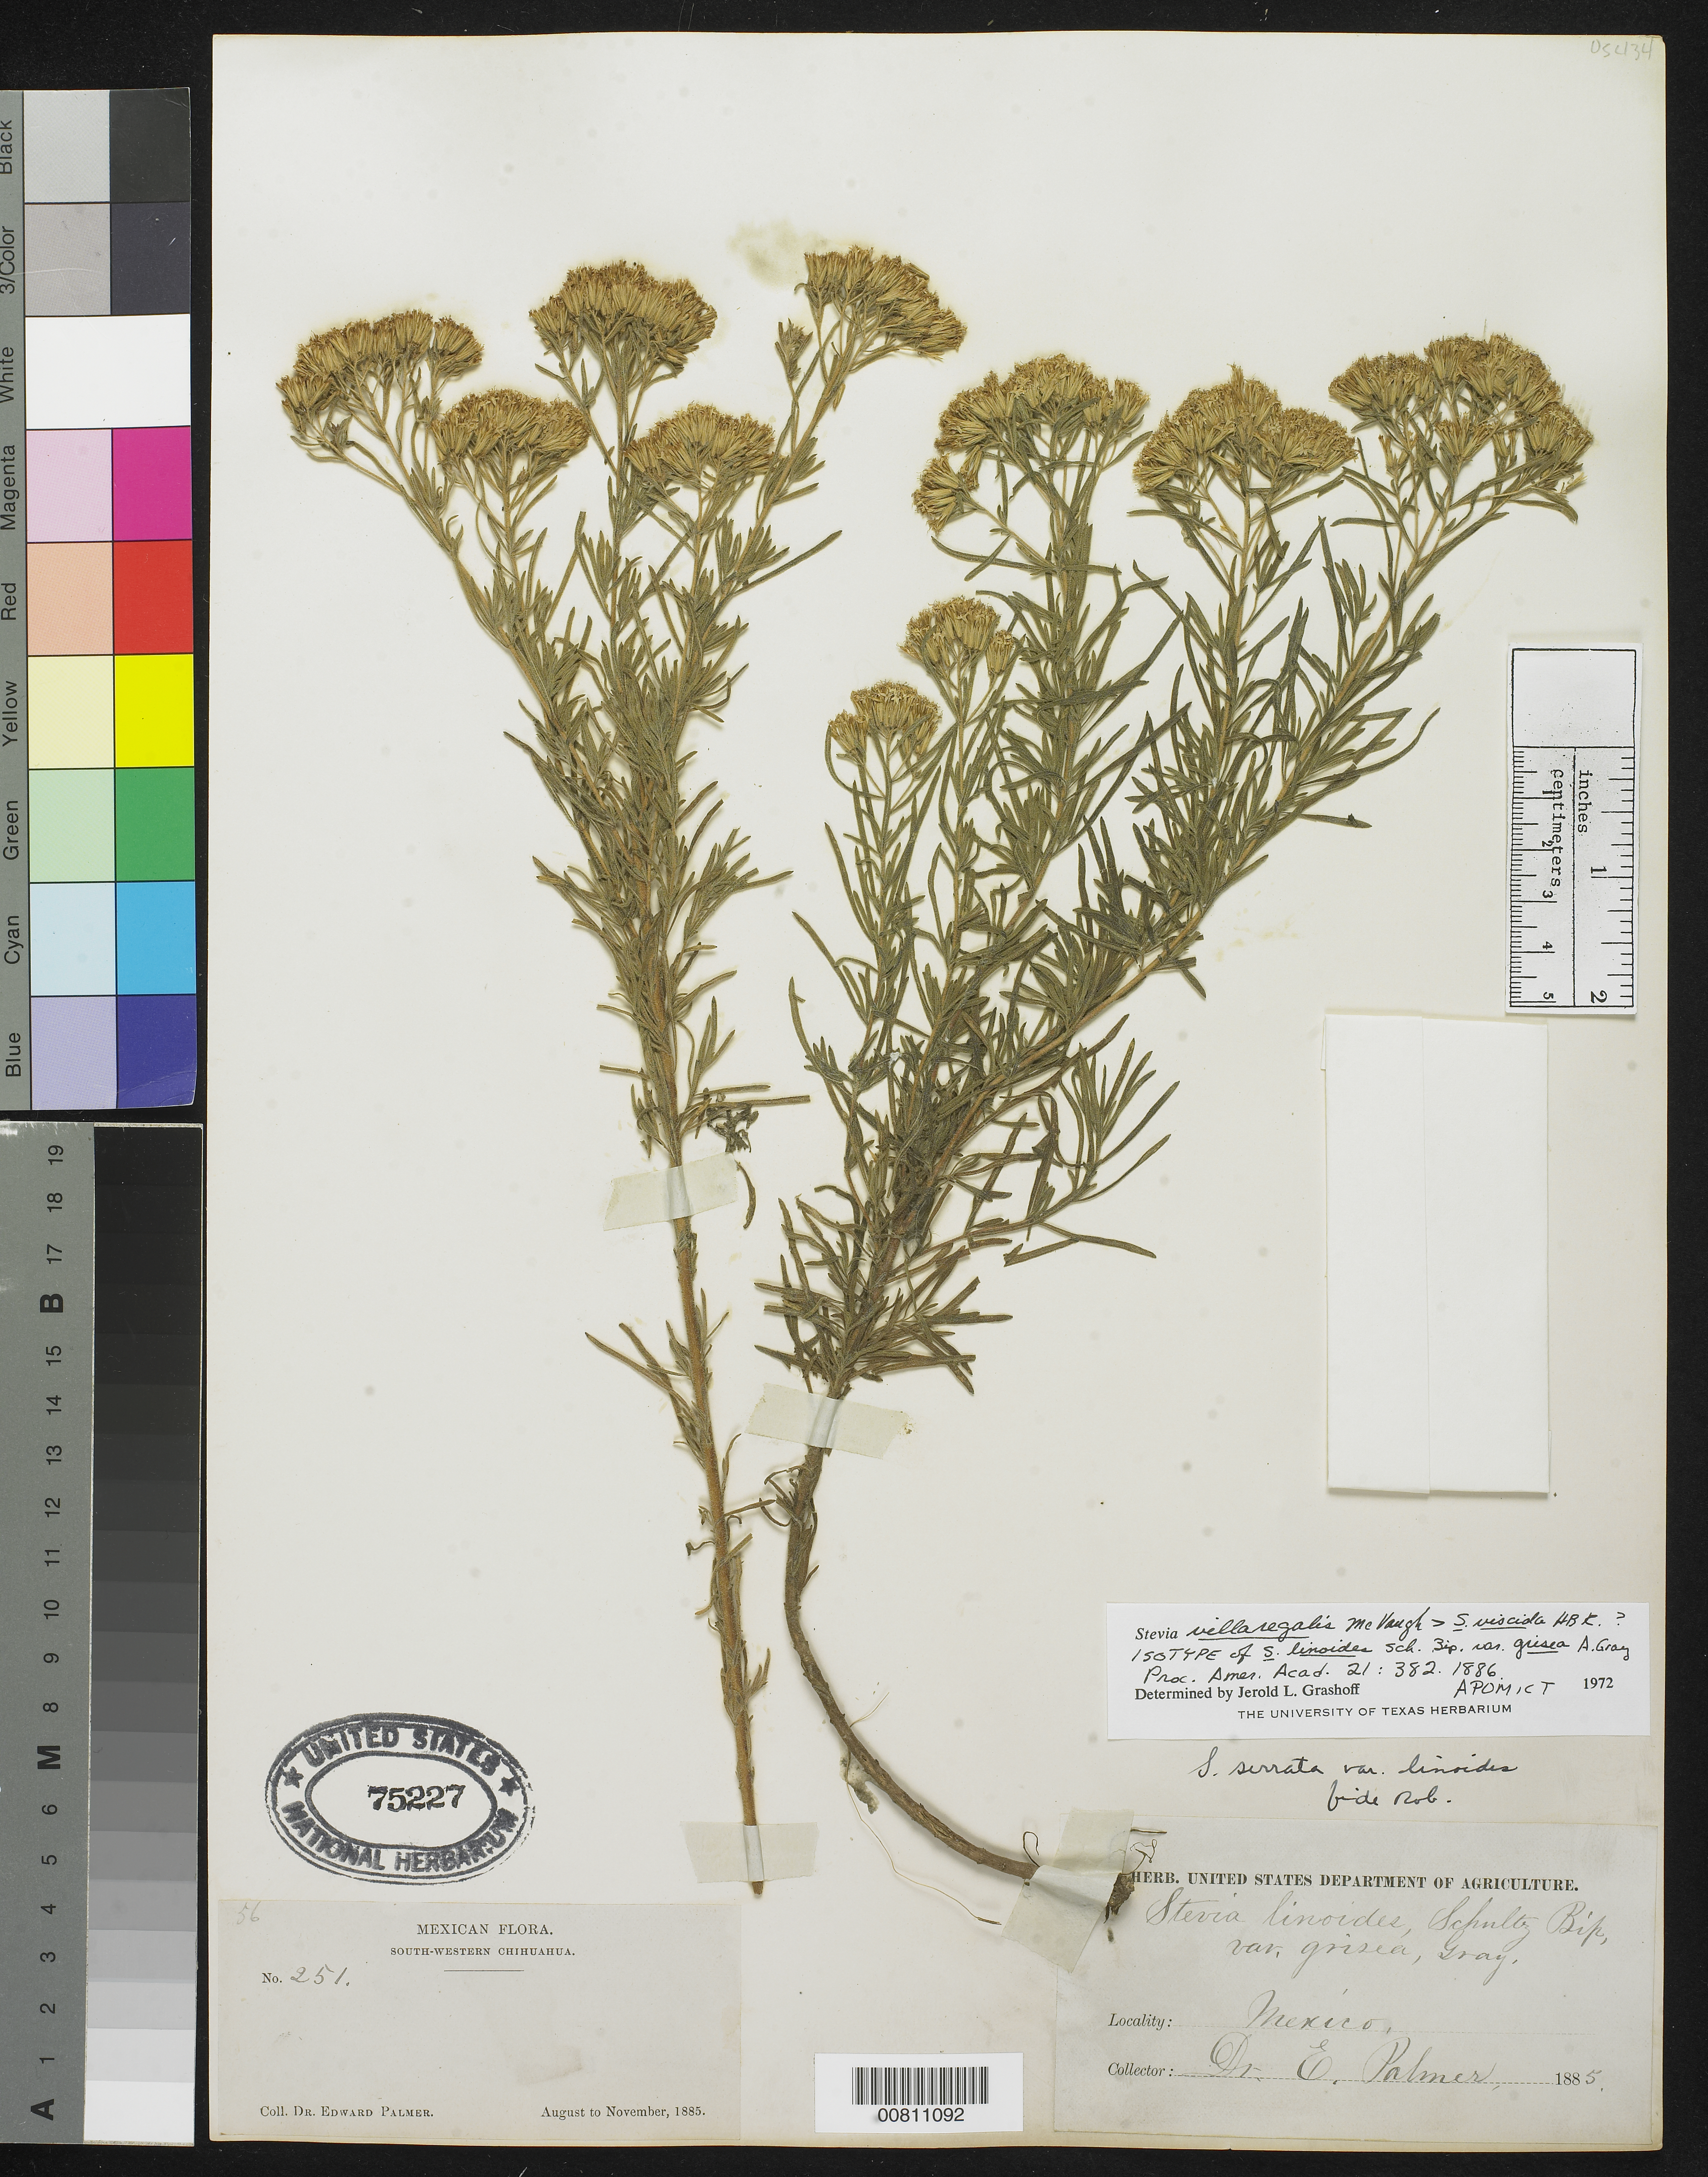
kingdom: Plantae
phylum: Tracheophyta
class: Magnoliopsida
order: Asterales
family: Asteraceae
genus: Stevia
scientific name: Stevia linoides var. grisea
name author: A. Gray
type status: Isotype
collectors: E. Palmer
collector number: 251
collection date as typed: Aug 1885 to Nov 1885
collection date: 1885-08/1885-11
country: Mexico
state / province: Chihuahua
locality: South-western Chihuahua.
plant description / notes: Holotype at GH.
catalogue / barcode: US 75227